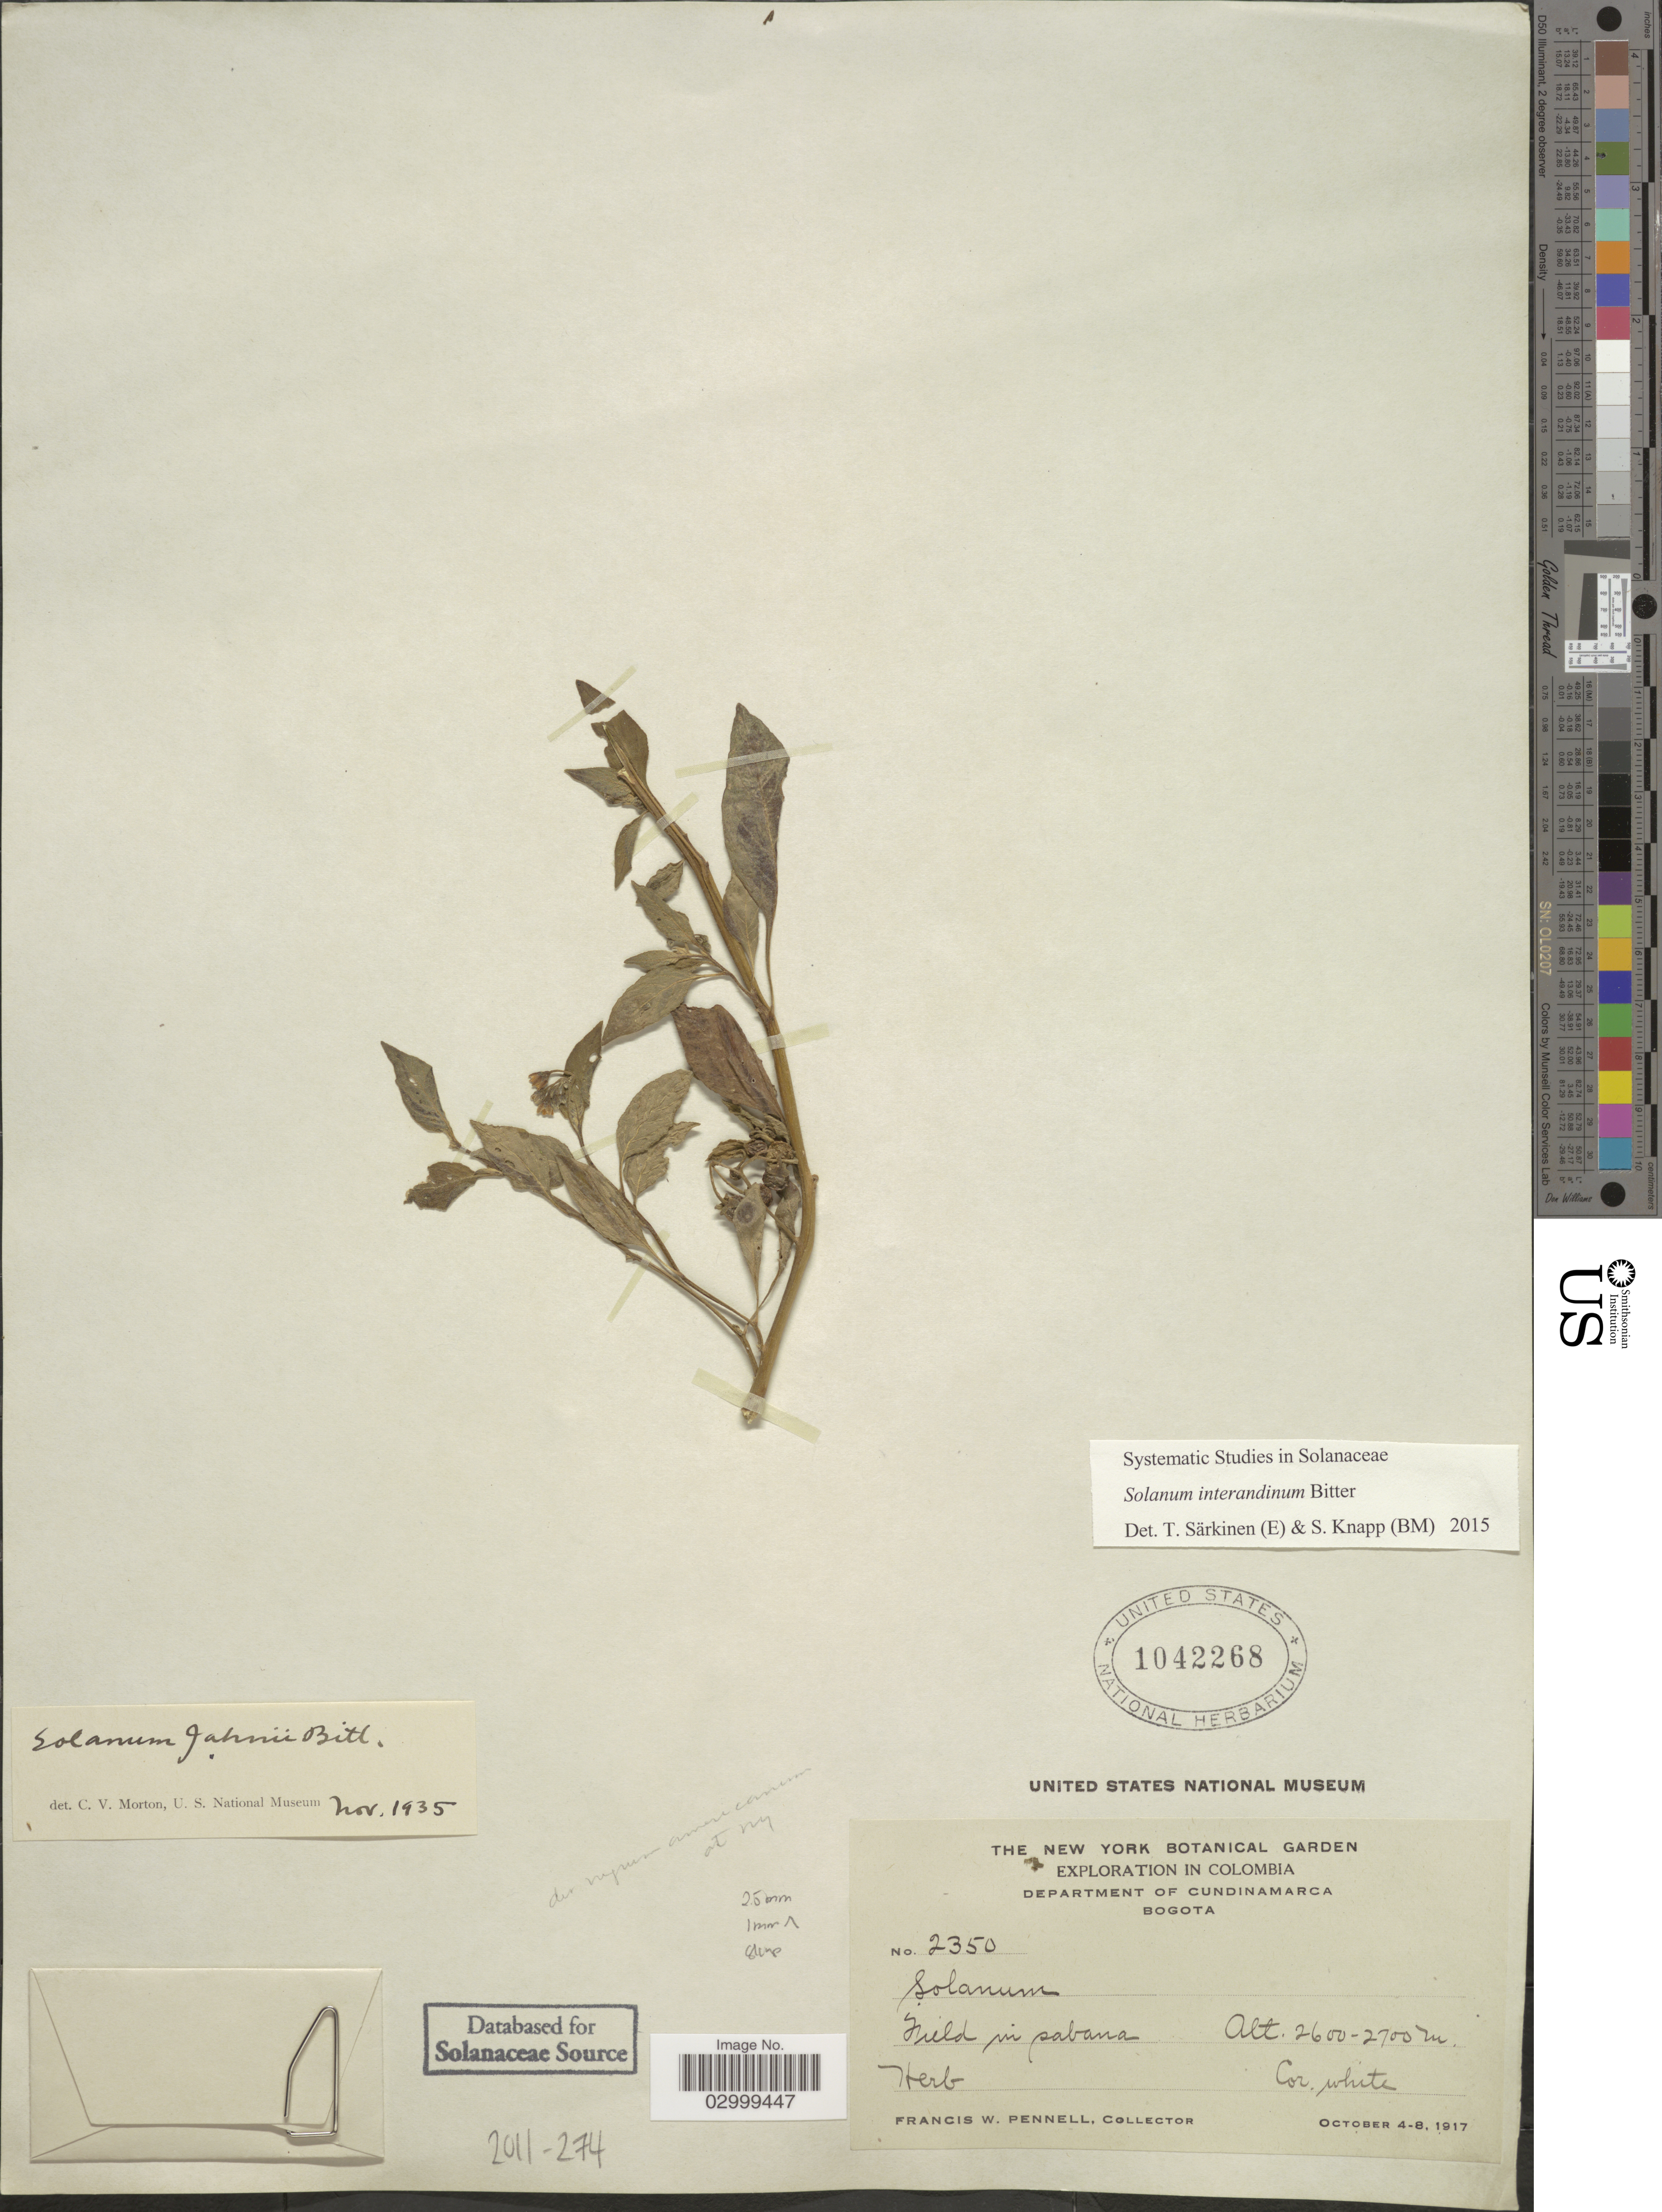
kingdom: Plantae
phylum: Tracheophyta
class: Magnoliopsida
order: Solanales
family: Solanaceae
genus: Solanum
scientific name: Solanum interandinum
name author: Bitter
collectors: F. W. Pennell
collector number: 2350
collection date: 1917-10-04/1917-10-08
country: Colombia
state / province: Cundinamarca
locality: Department of Cundinamarca. Bogota.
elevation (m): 2600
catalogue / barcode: US 1042268